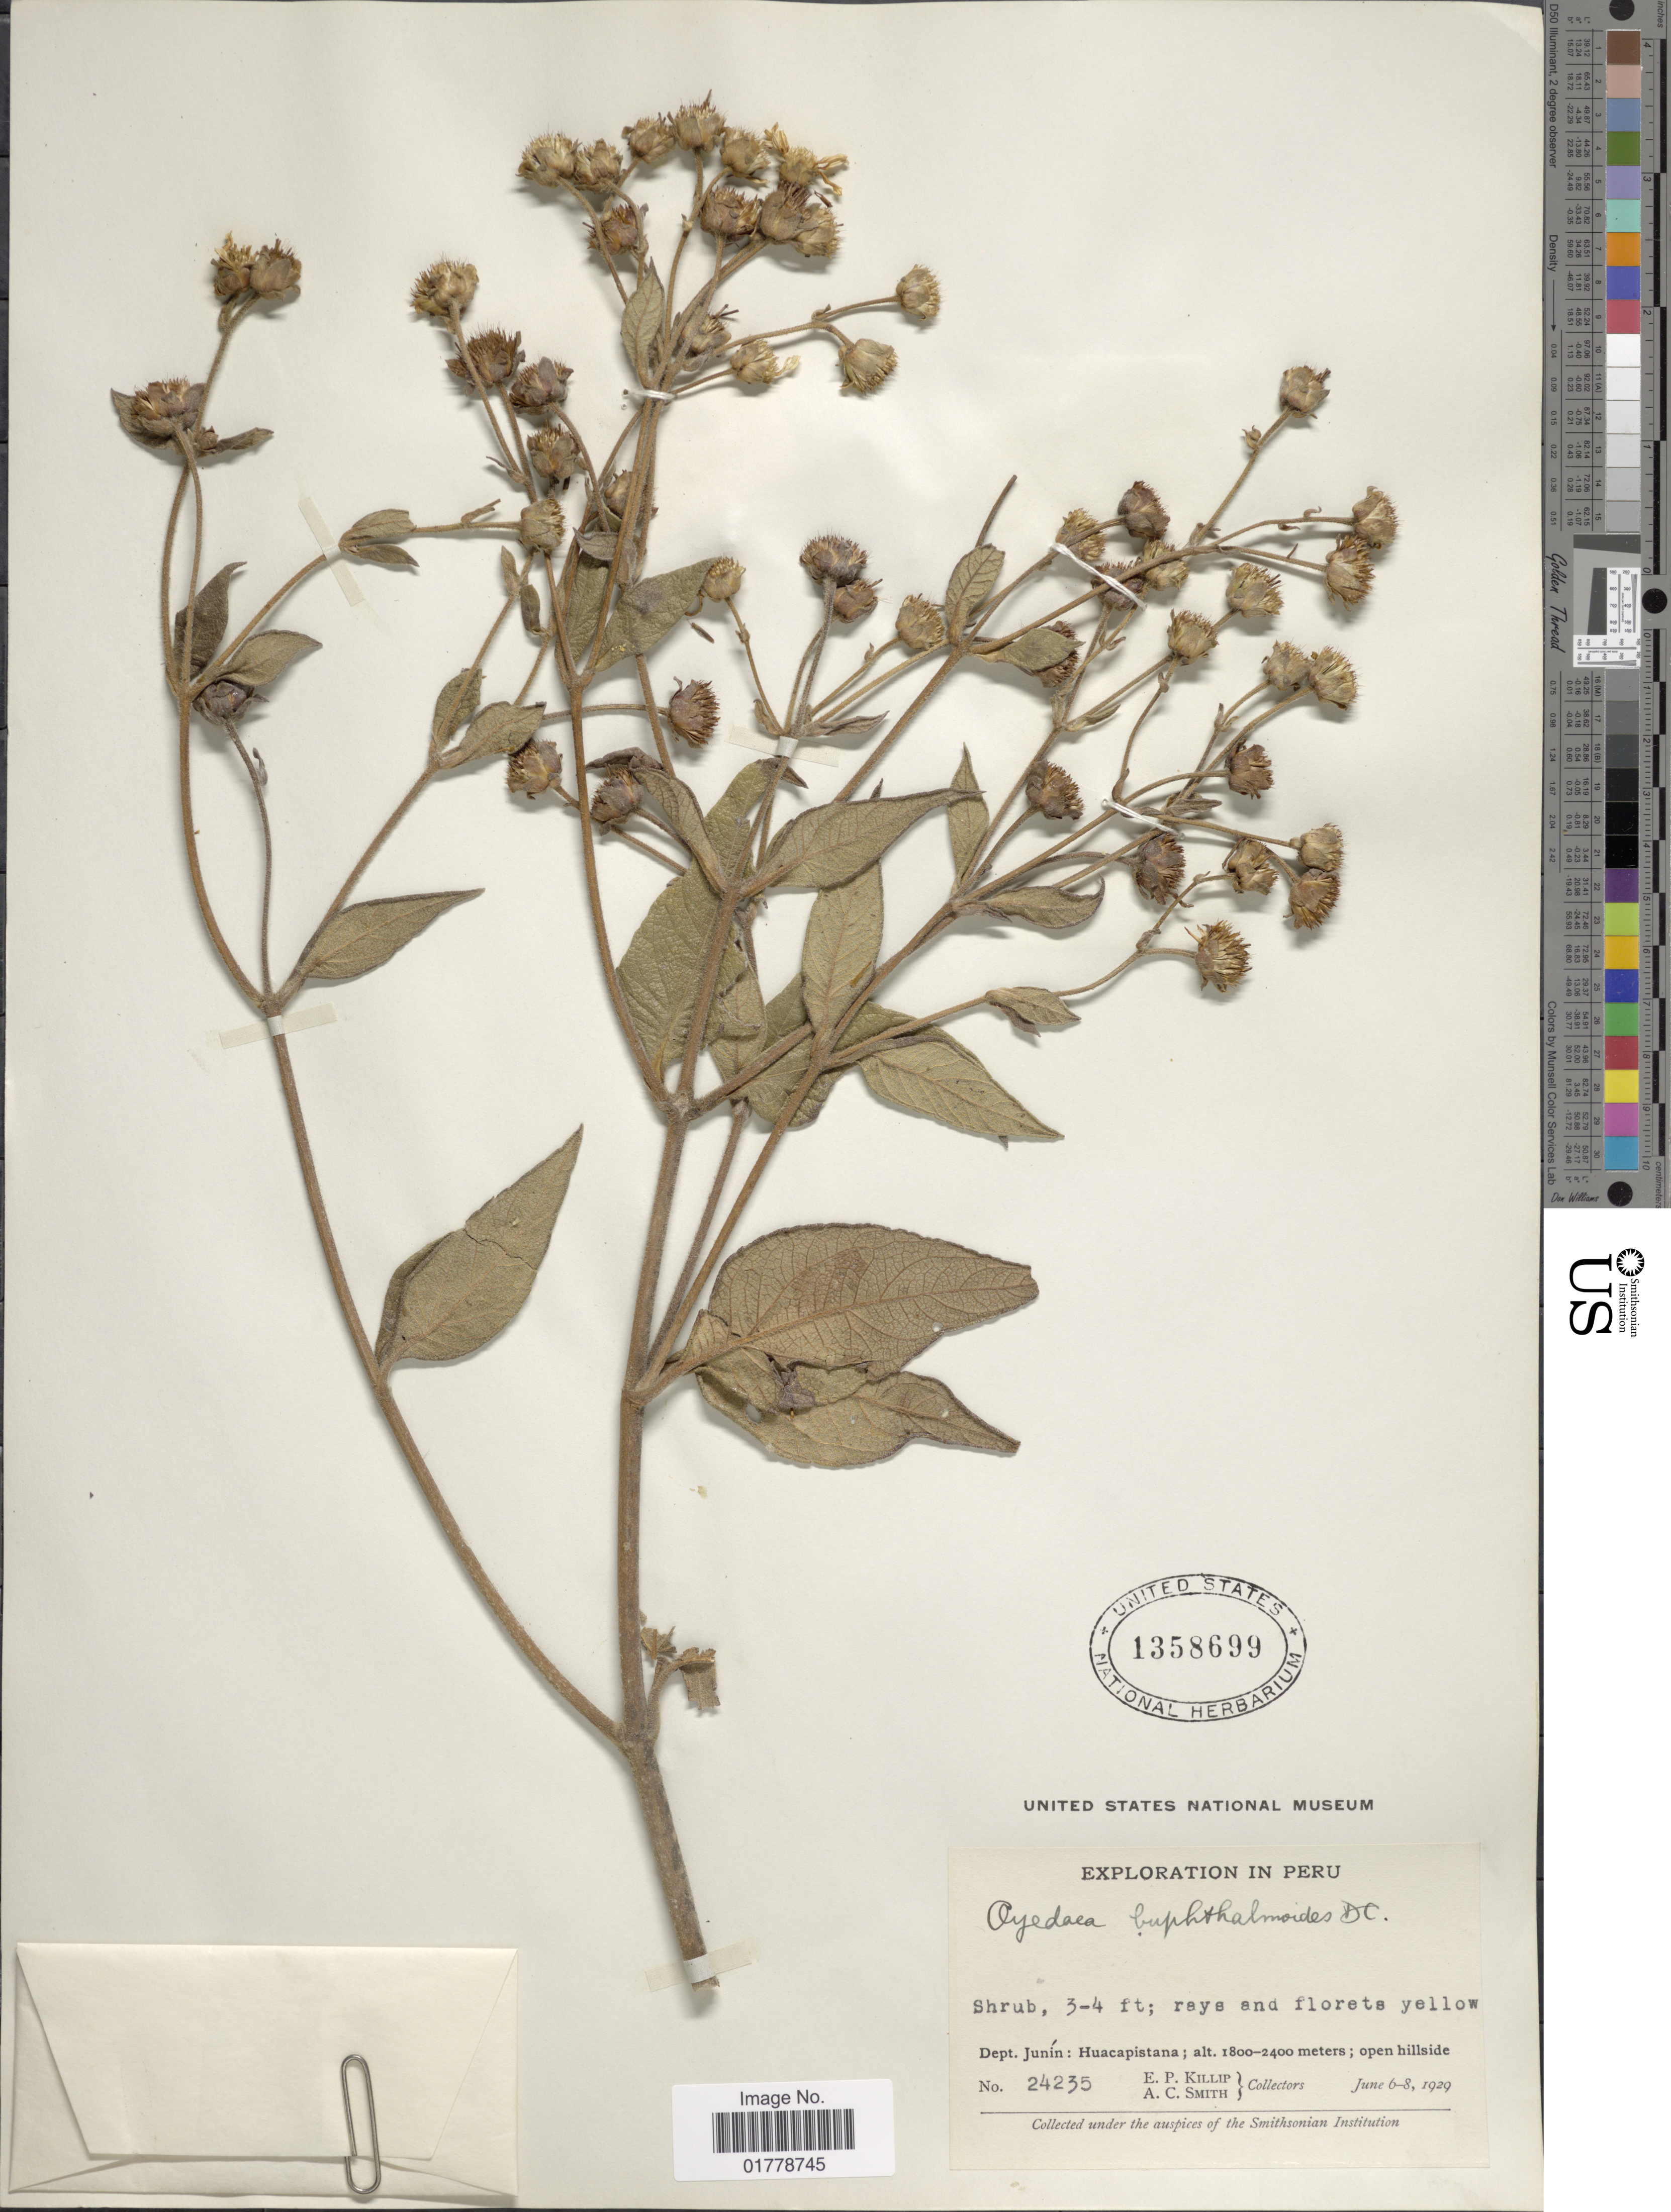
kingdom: Plantae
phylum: Tracheophyta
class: Magnoliopsida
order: Asterales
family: Asteraceae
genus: Oyedaea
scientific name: Oyedaea buphthalmoides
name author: DC.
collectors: E. P. Killip & A. C. Smith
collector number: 24235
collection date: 1929-06-06/1929-06-08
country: Peru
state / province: Junín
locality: Depto. Junín: Huacapistana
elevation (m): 1800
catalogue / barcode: US 1358699